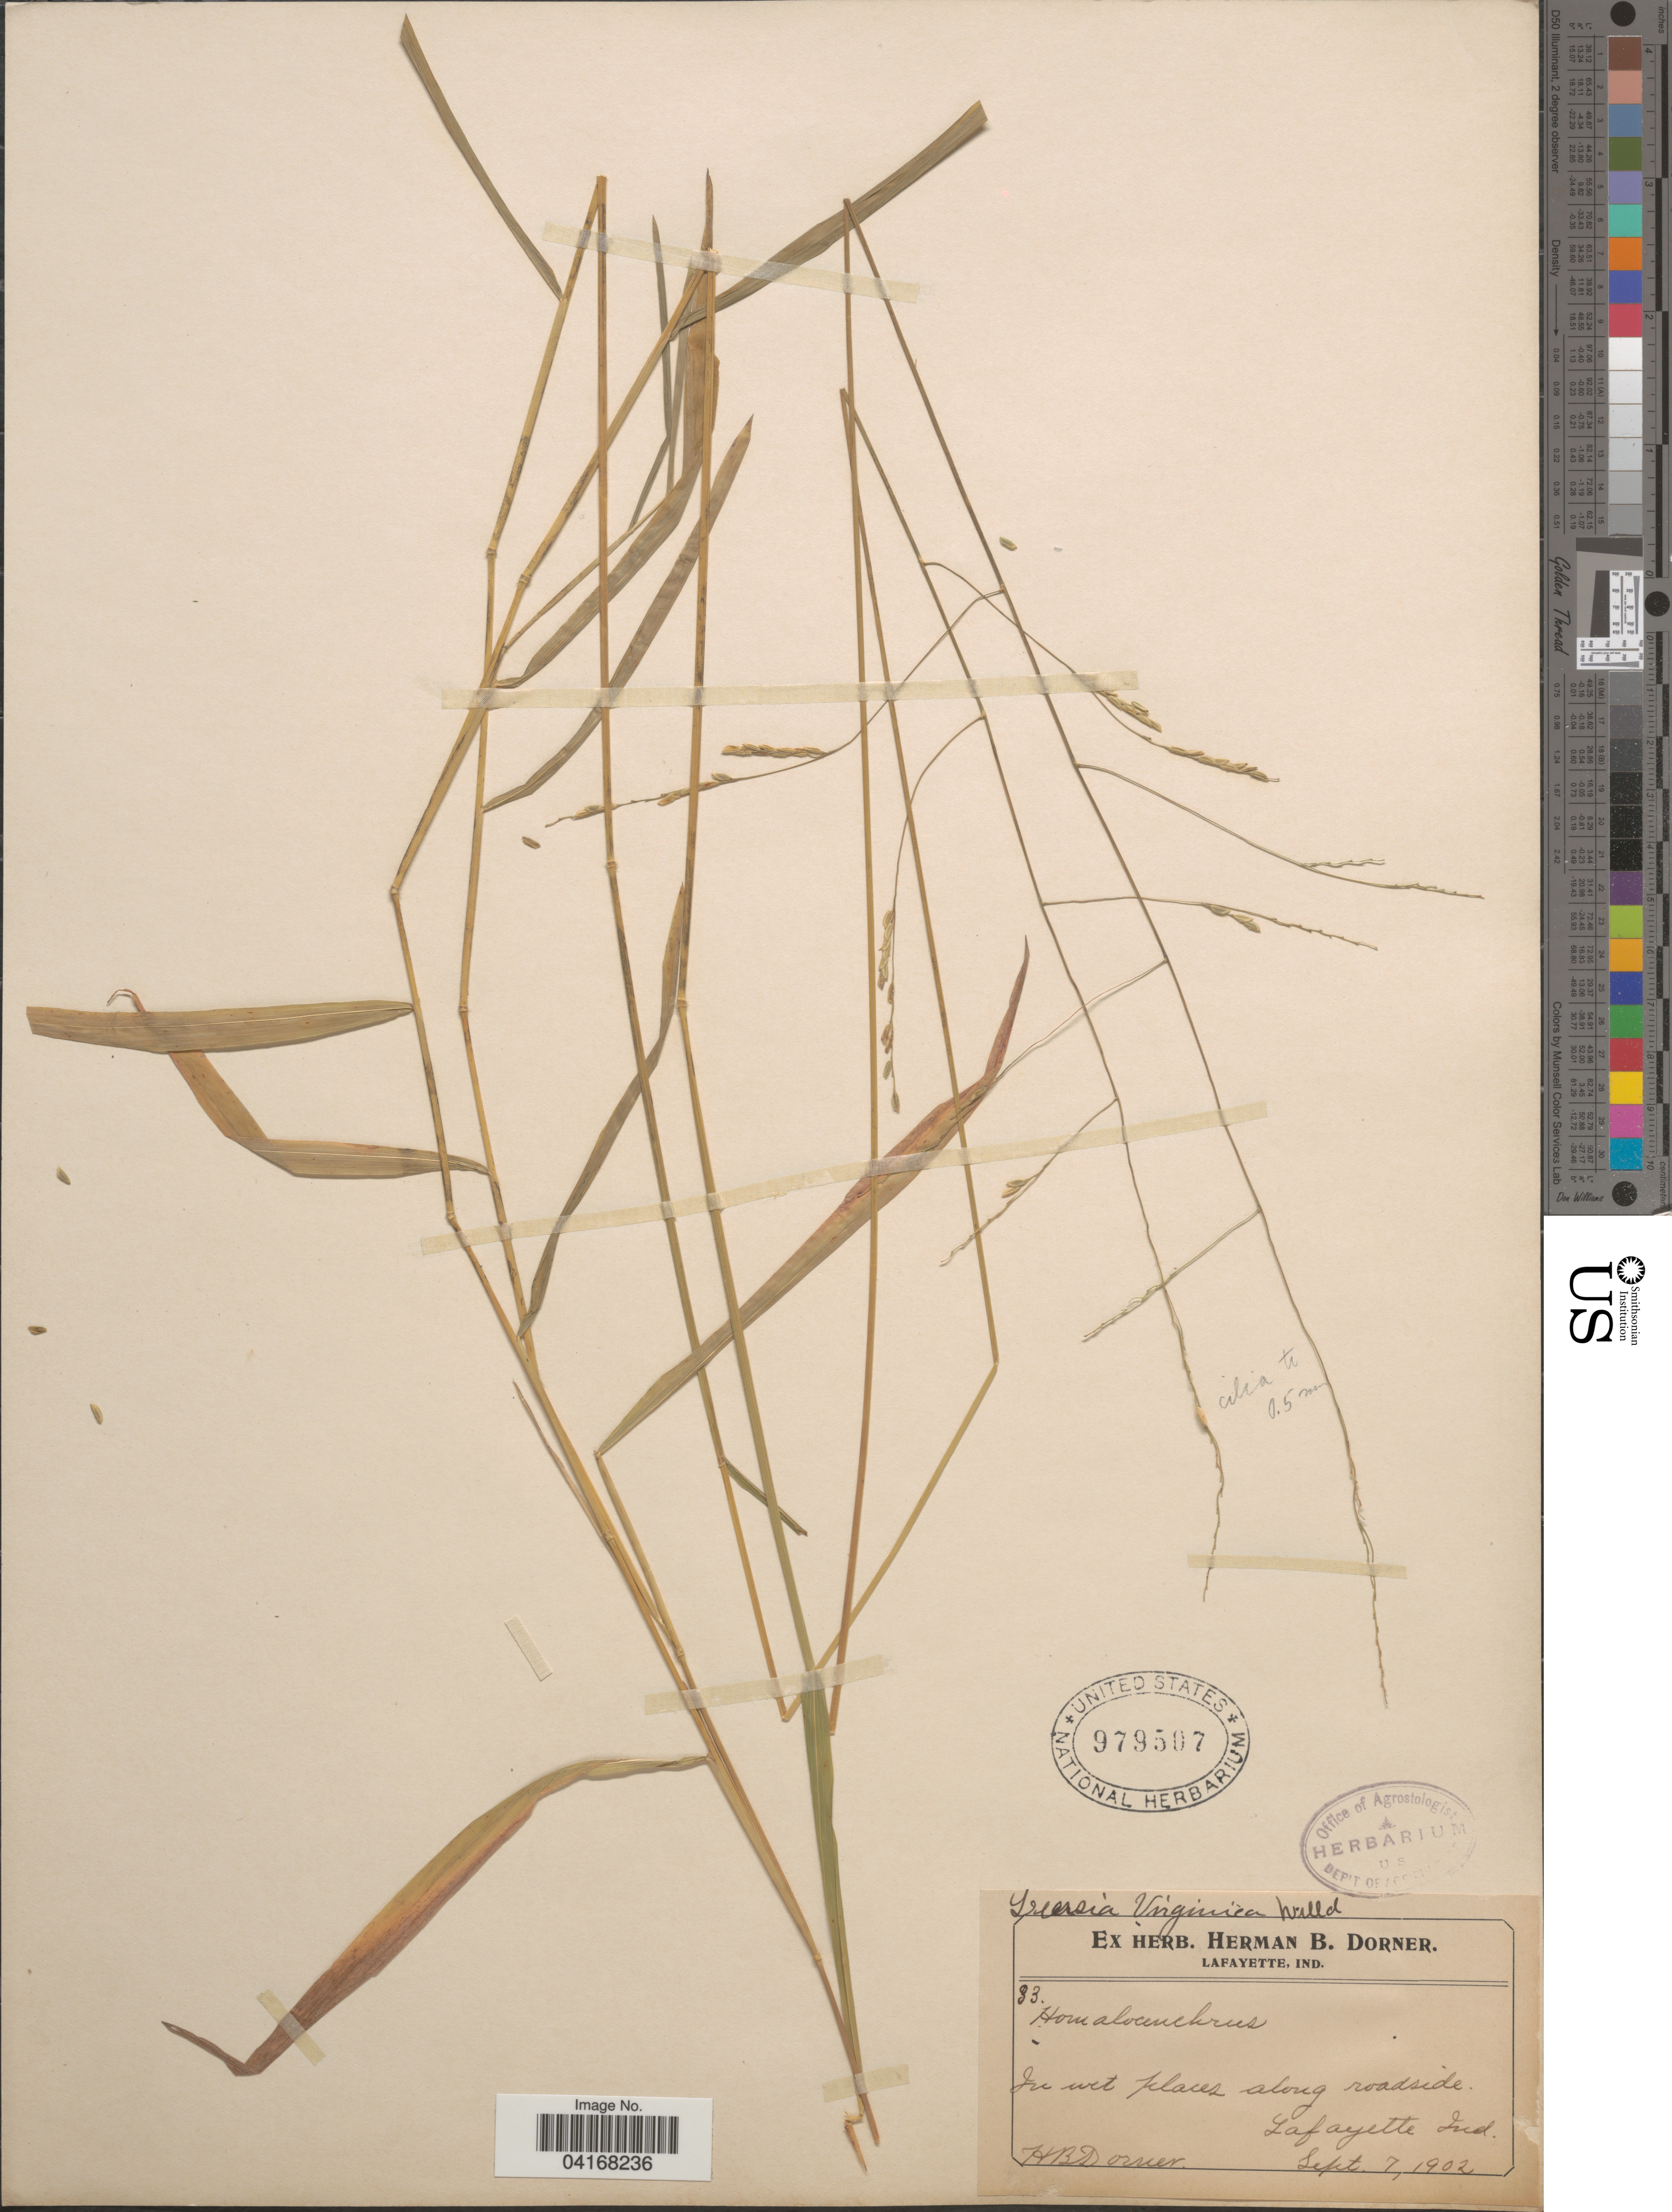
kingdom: Plantae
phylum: Tracheophyta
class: Liliopsida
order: Poales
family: Poaceae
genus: Leersia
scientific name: Leersia virginica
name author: Willd.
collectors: H. Dorner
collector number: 33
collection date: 1902-09-07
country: United States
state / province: Indiana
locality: Lafayette.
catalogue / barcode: US 979507